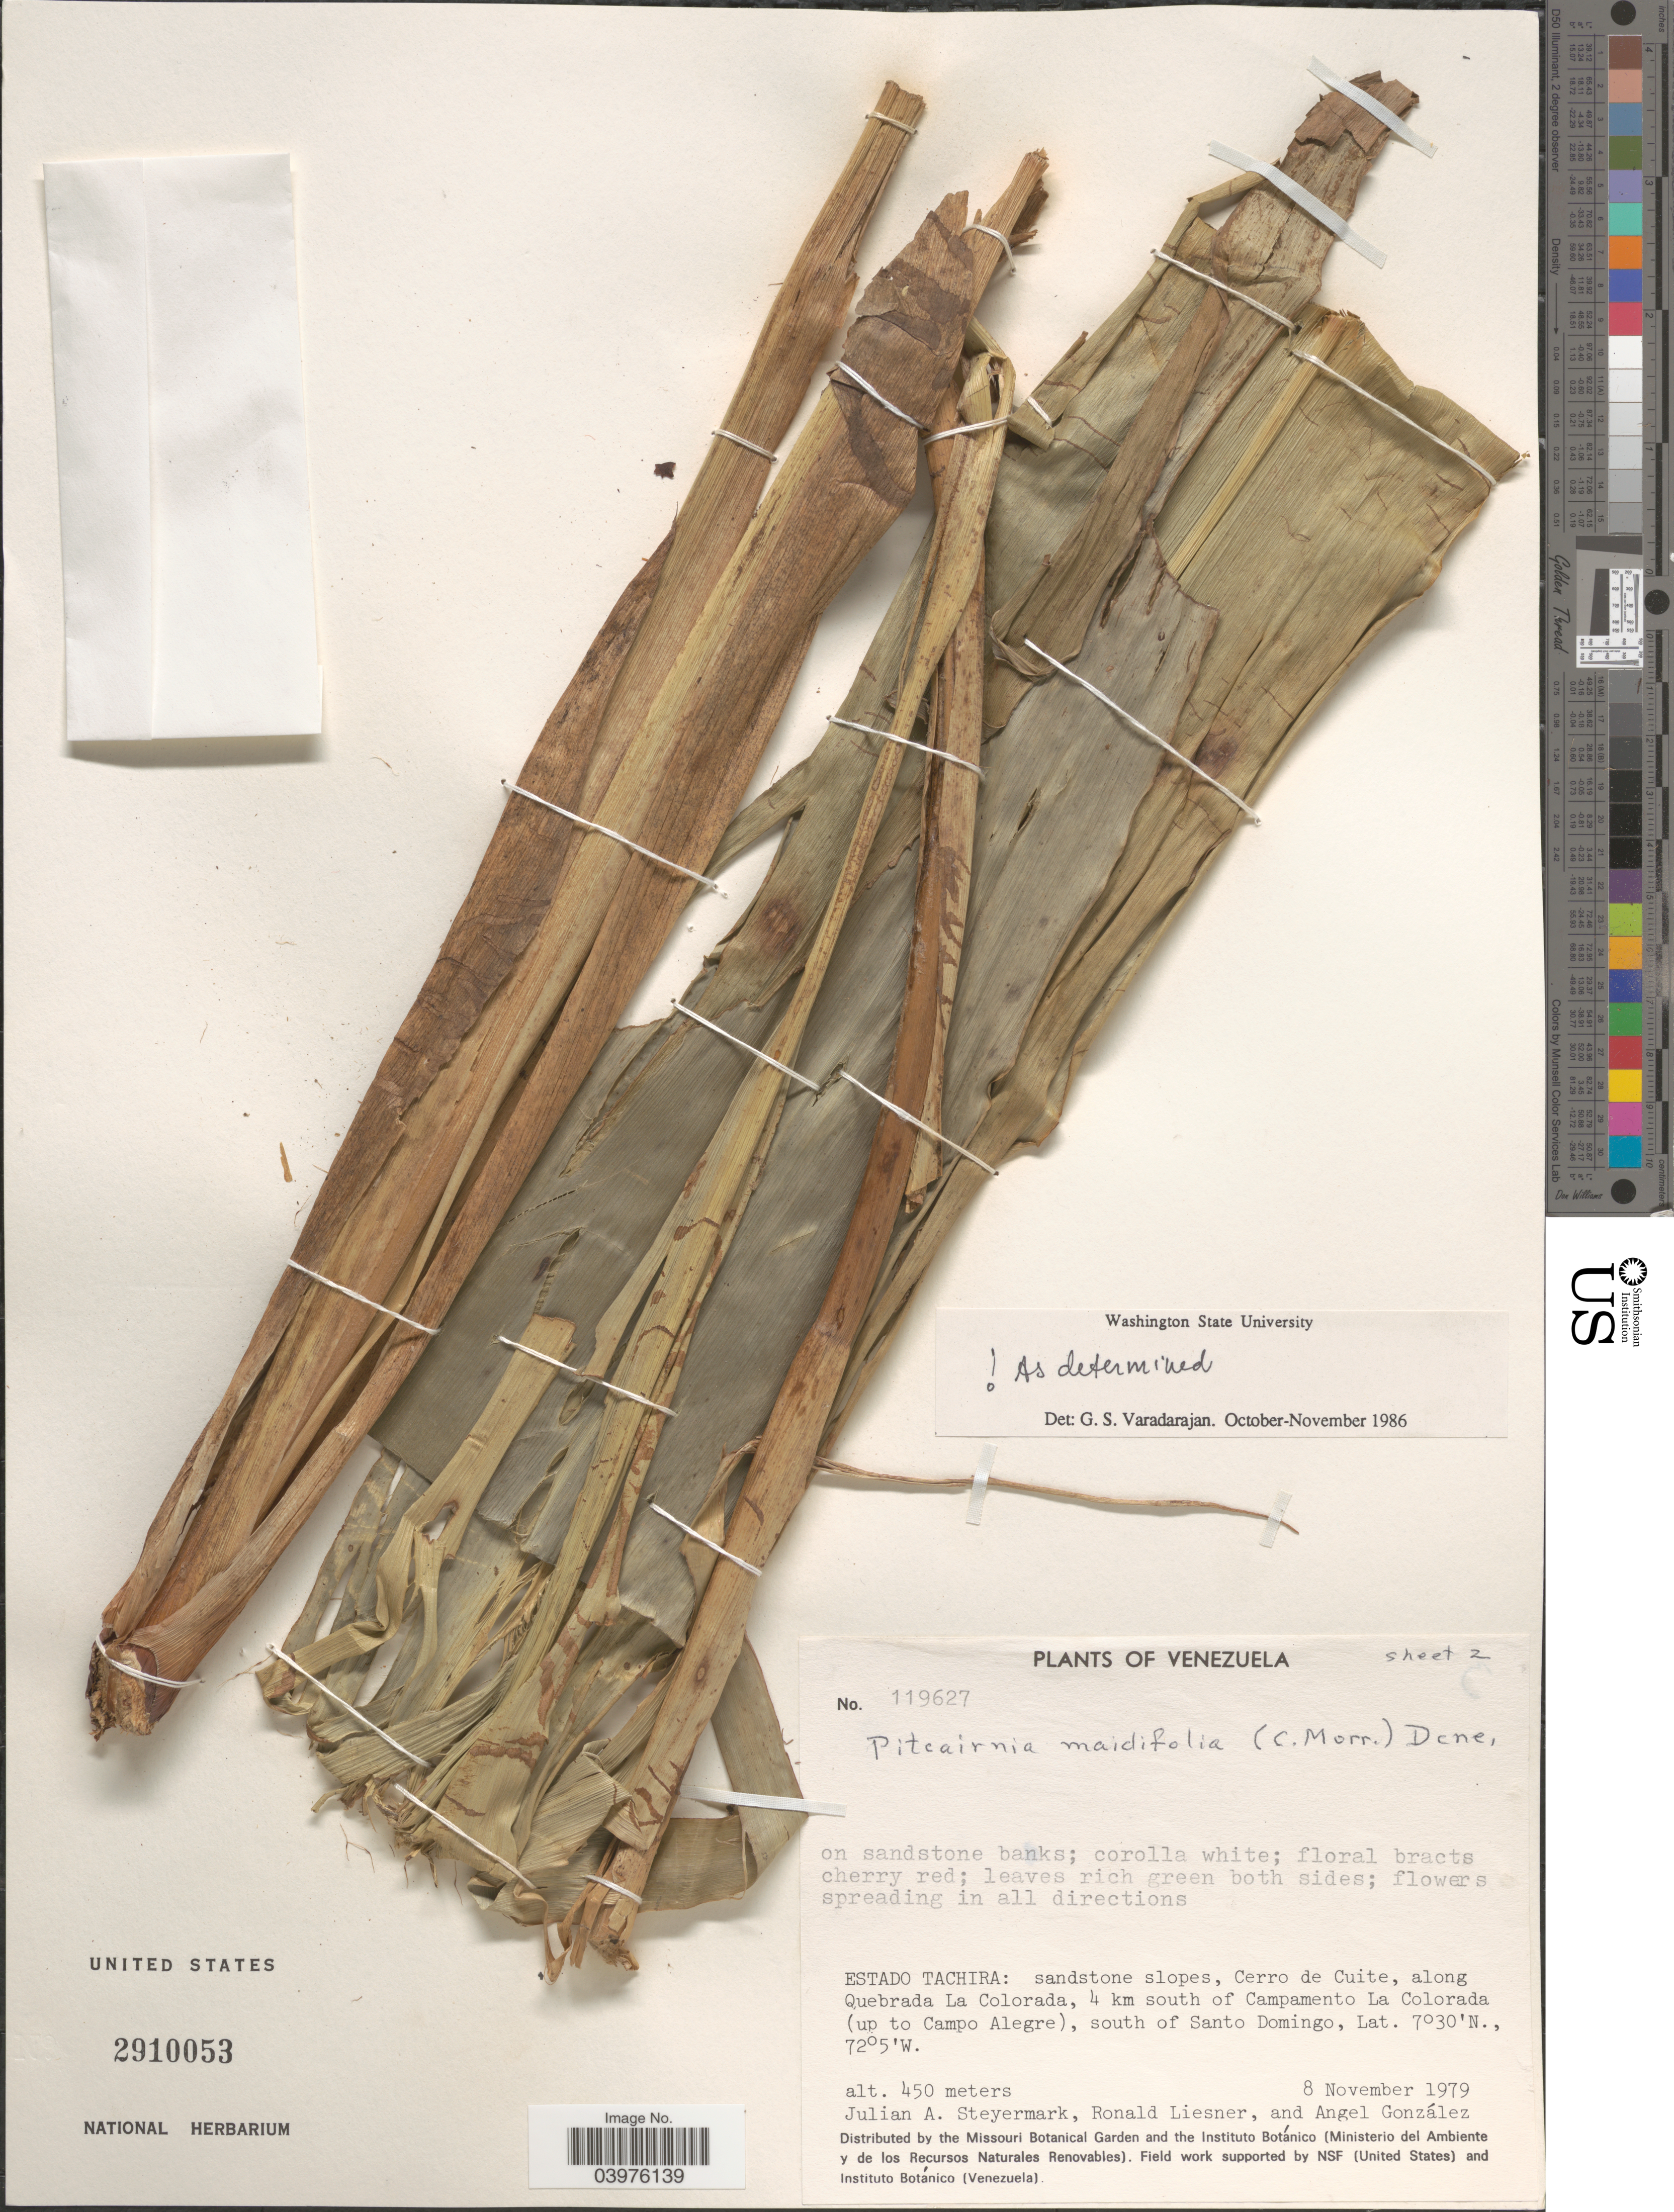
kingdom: Plantae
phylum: Tracheophyta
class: Liliopsida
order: Poales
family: Bromeliaceae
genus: Pitcairnia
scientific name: Pitcairnia maidifolia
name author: (C. Morren) Decne. ex Planch.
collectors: J. Steyermark, R. L. Liesner & A. C. González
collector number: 119627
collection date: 1979-11-08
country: Venezuela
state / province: Tachira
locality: Sandstone slopes, Cerro de Cuite, along Quebrada La Colorada, 4 km south of Campamento La Colorada (up to Campo Alegre), south of Santo Domingo.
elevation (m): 450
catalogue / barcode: US 2910053